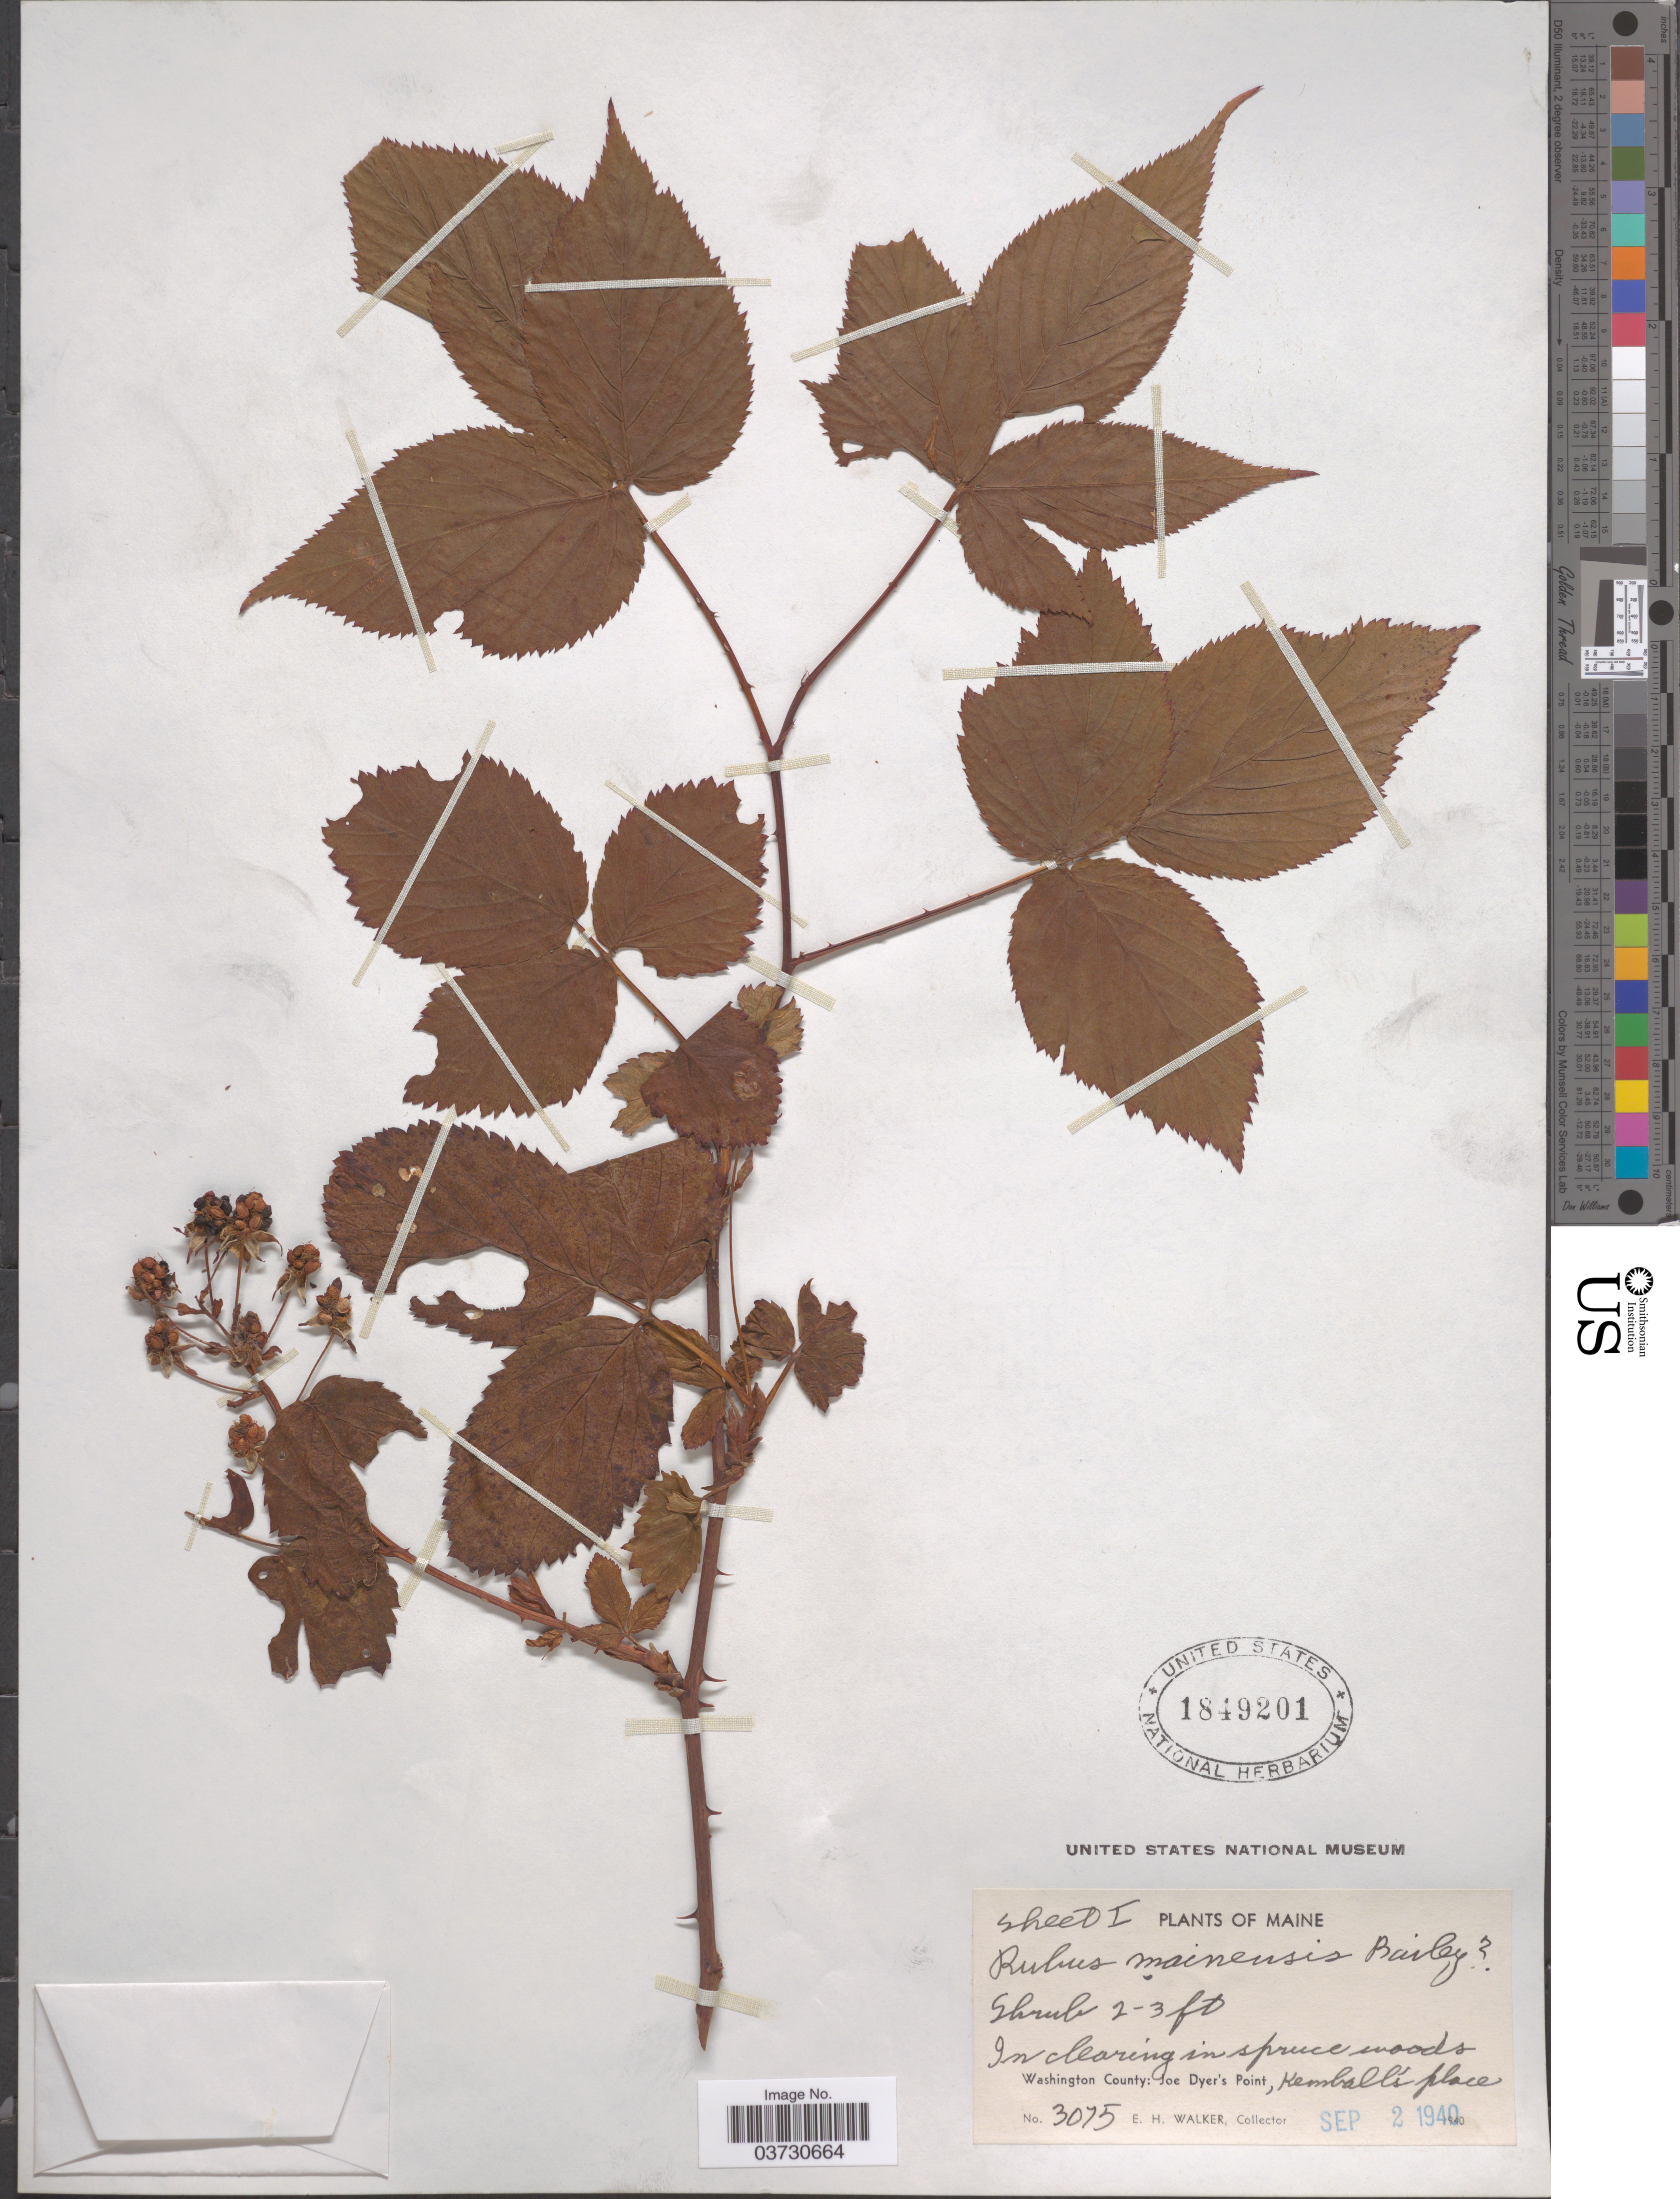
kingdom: Plantae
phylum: Tracheophyta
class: Magnoliopsida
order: Rosales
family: Rosaceae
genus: Rubus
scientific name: Rubus mainensis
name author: L.H. Bailey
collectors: E. H. Walker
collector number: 3075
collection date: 1940-09-02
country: United States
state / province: Maine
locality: Washington County: Joe Dyer's Point, Kemball's place.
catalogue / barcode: US 1849201